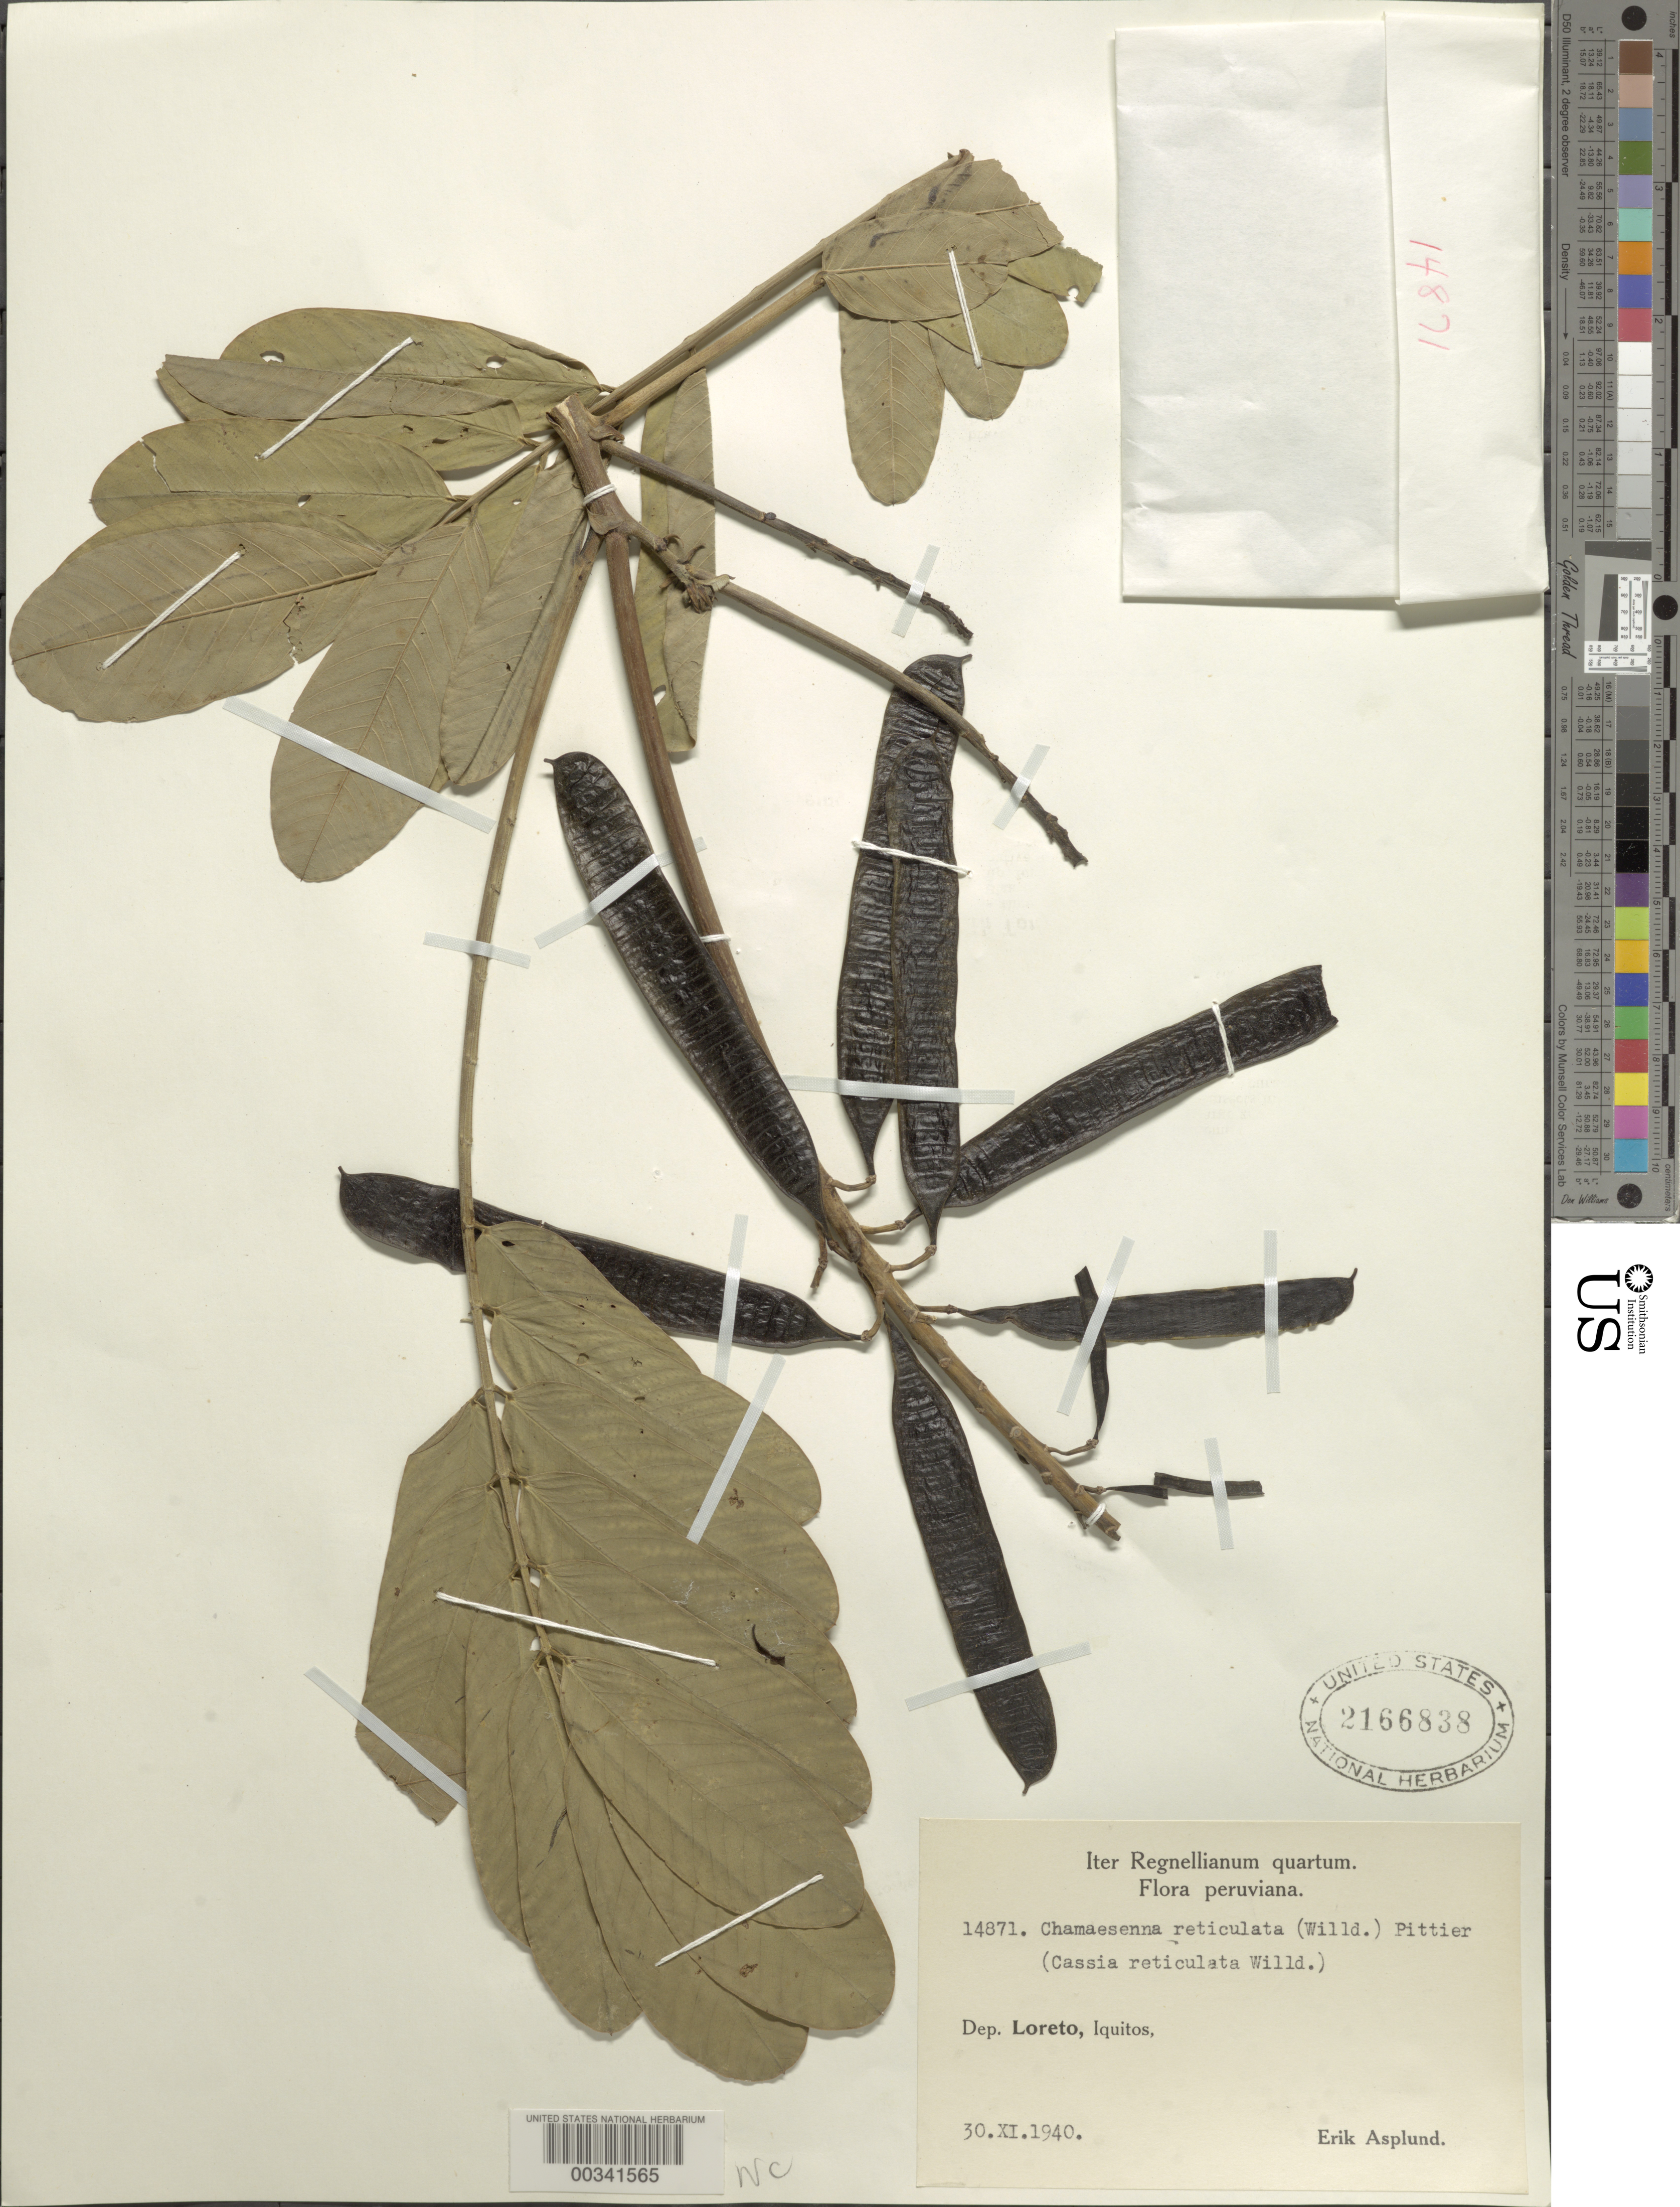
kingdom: Plantae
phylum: Tracheophyta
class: Magnoliopsida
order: Fabales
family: Fabaceae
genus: Senna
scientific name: Senna reticulata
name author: (Willd.) H.S. Irwin & Barneby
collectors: E. Asplund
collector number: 14871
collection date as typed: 30 Nov 1940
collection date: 1940-11-30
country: Peru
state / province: Loreto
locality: Iquitos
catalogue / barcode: US 2166838